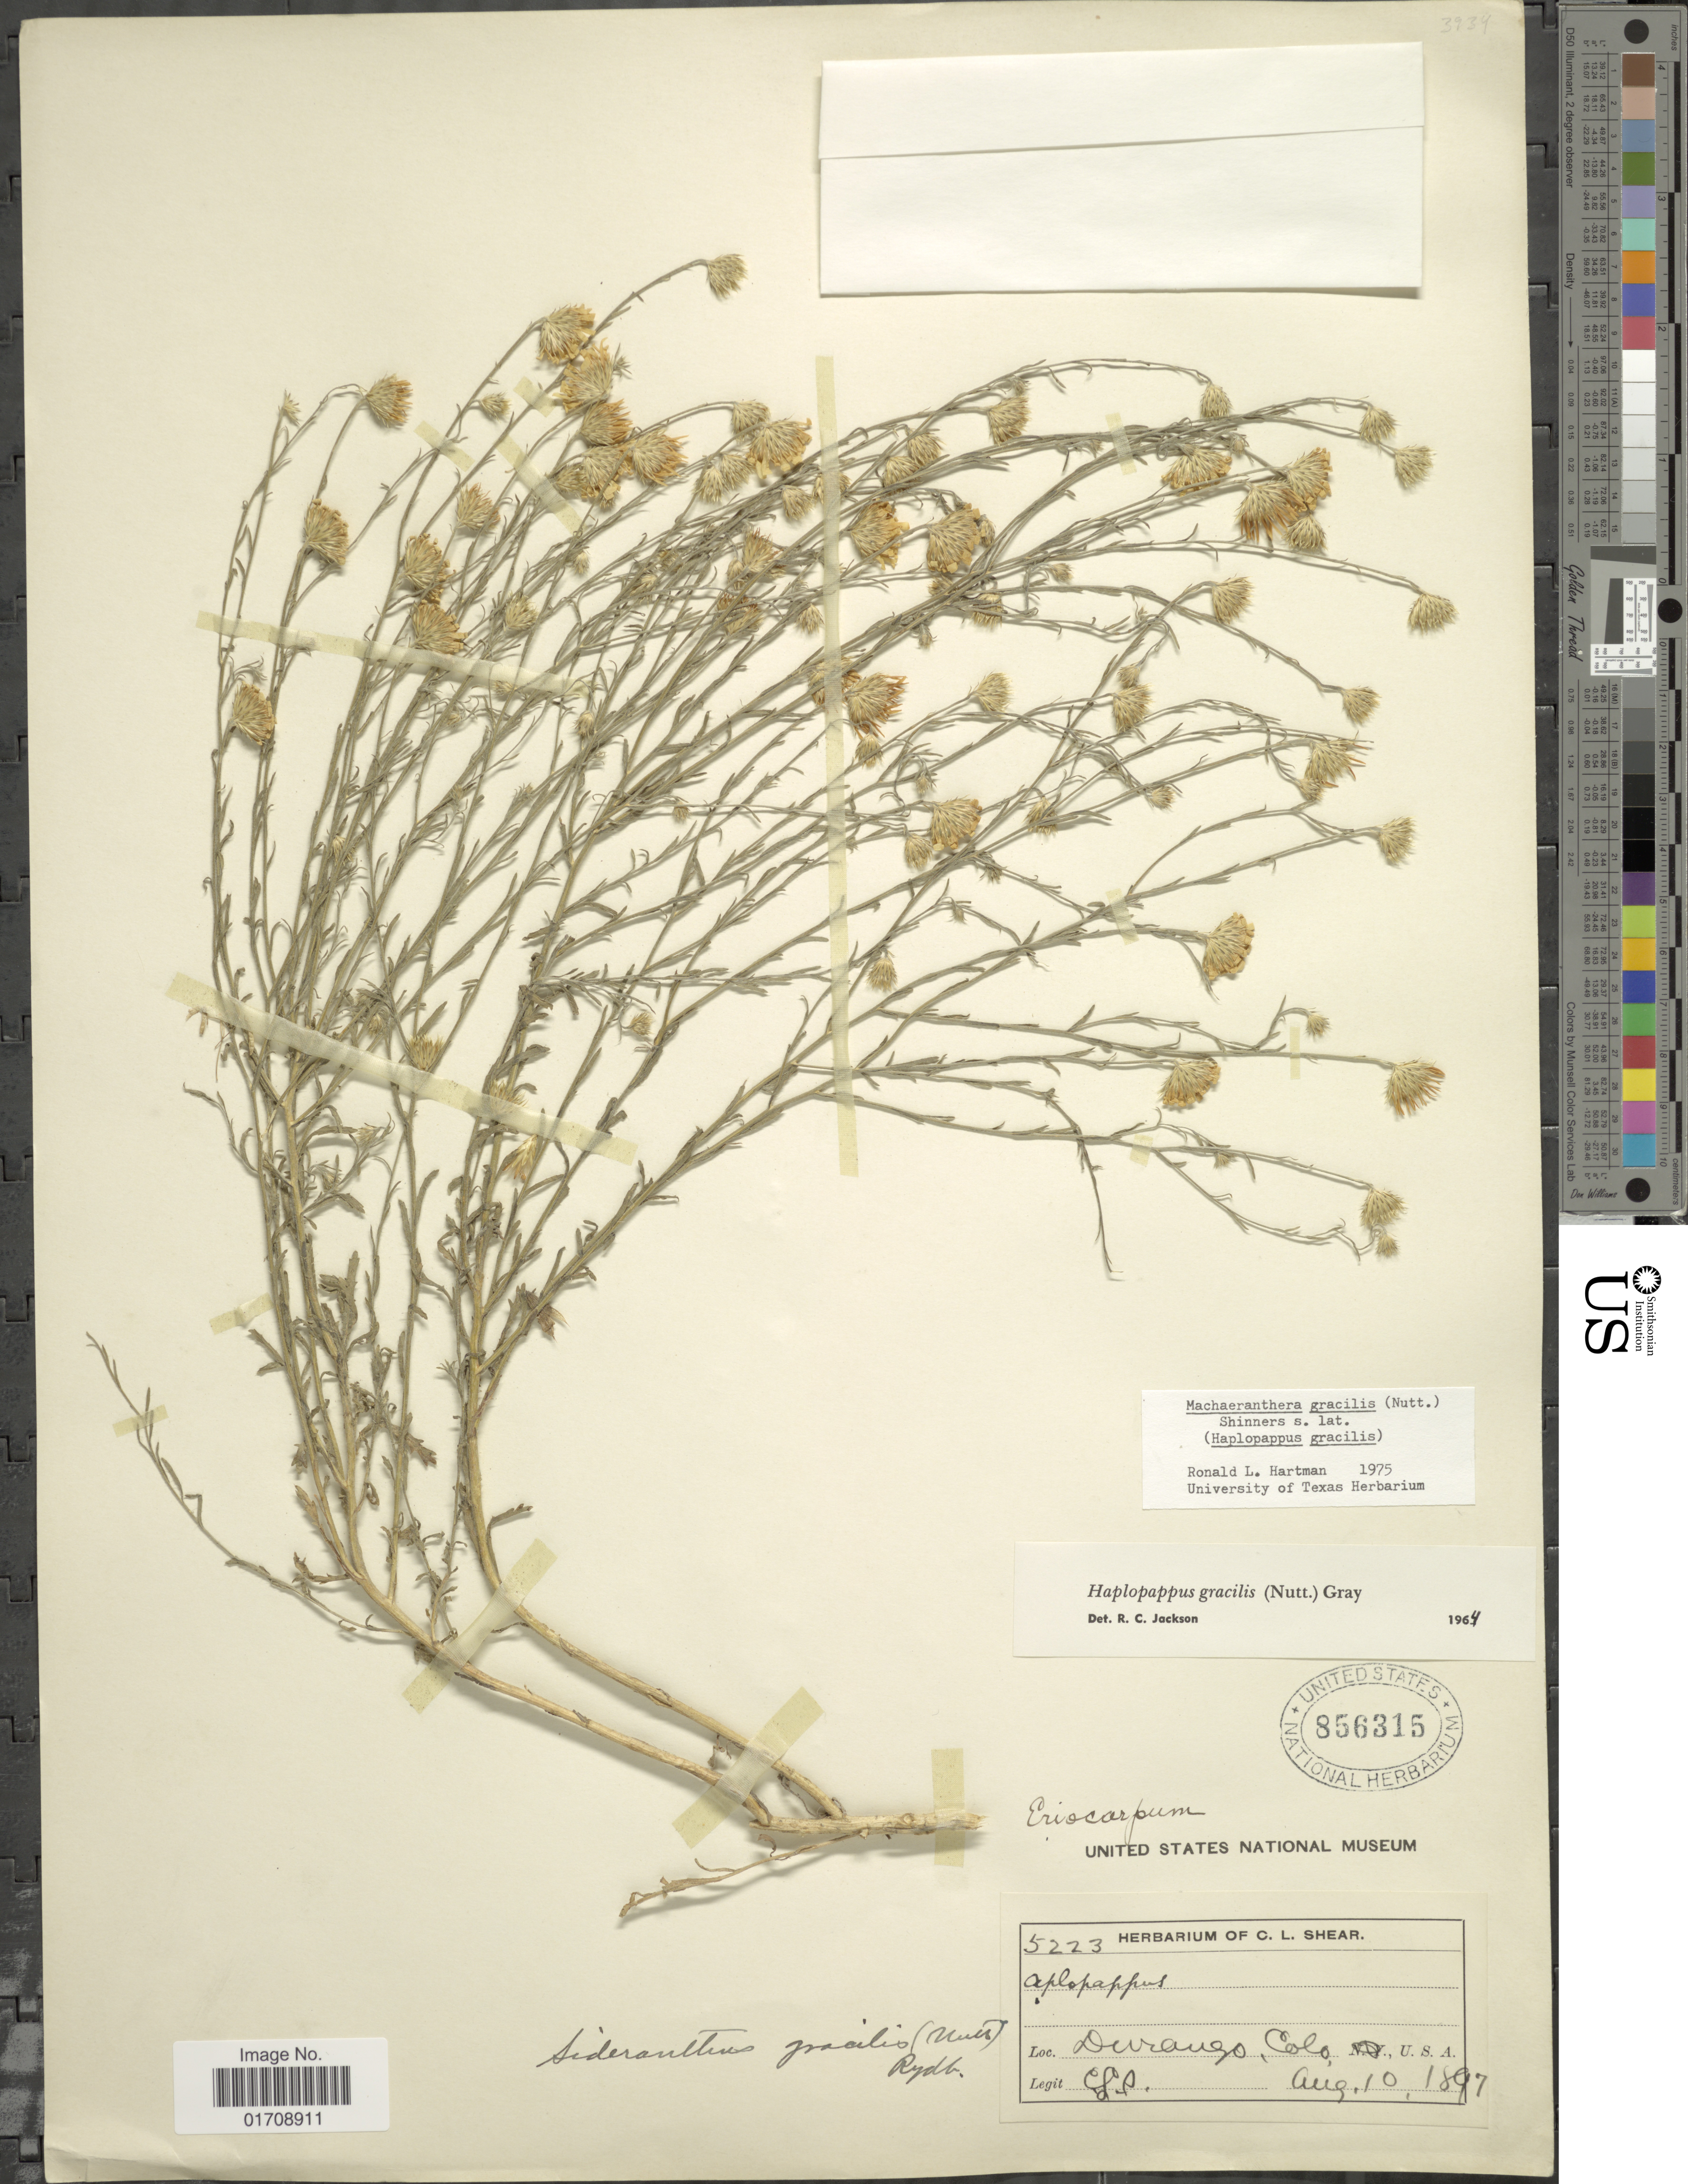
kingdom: Plantae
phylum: Tracheophyta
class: Magnoliopsida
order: Asterales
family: Asteraceae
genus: Machaeranthera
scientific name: Machaeranthera gracilis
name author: (Nutt.) Shinners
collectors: C. L. Shear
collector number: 5223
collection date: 1897-08-10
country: United States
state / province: Colorado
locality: Durango, Colo.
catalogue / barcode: US 856315